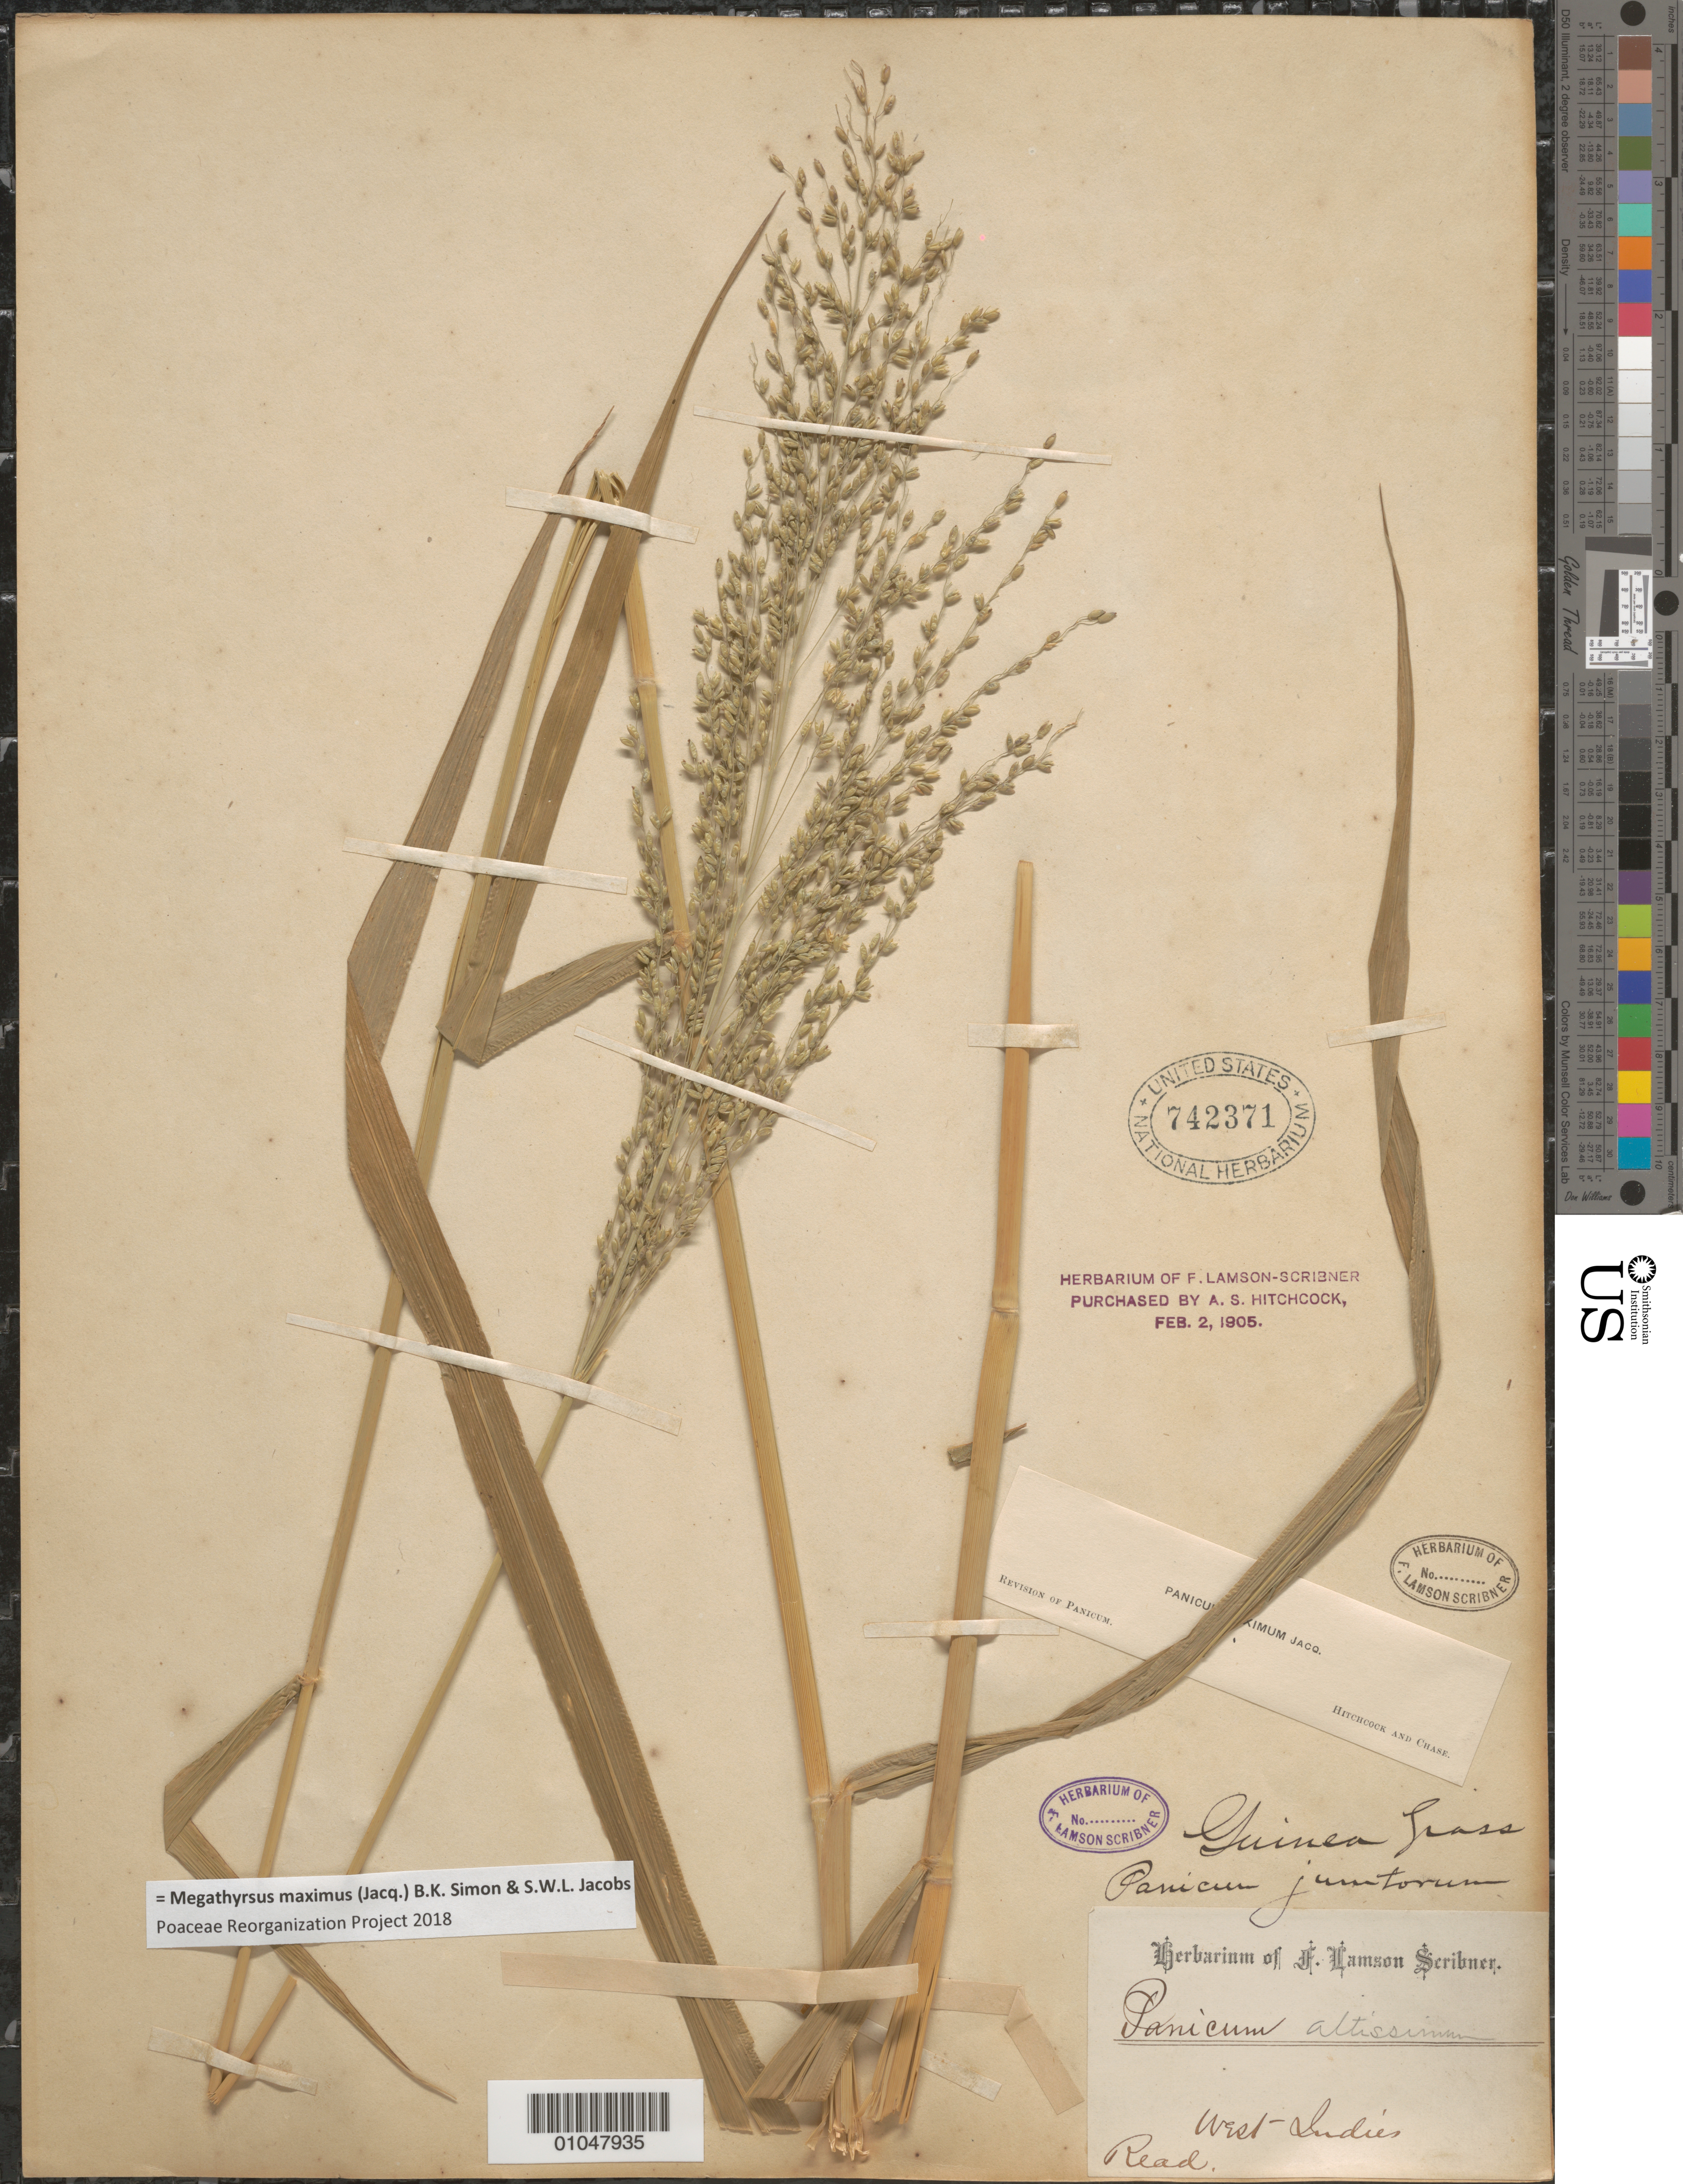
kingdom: Plantae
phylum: Tracheophyta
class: Liliopsida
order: Poales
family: Poaceae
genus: Panicum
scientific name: Panicum maximum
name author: Jacq.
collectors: F. L. Scribner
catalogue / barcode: US 742371